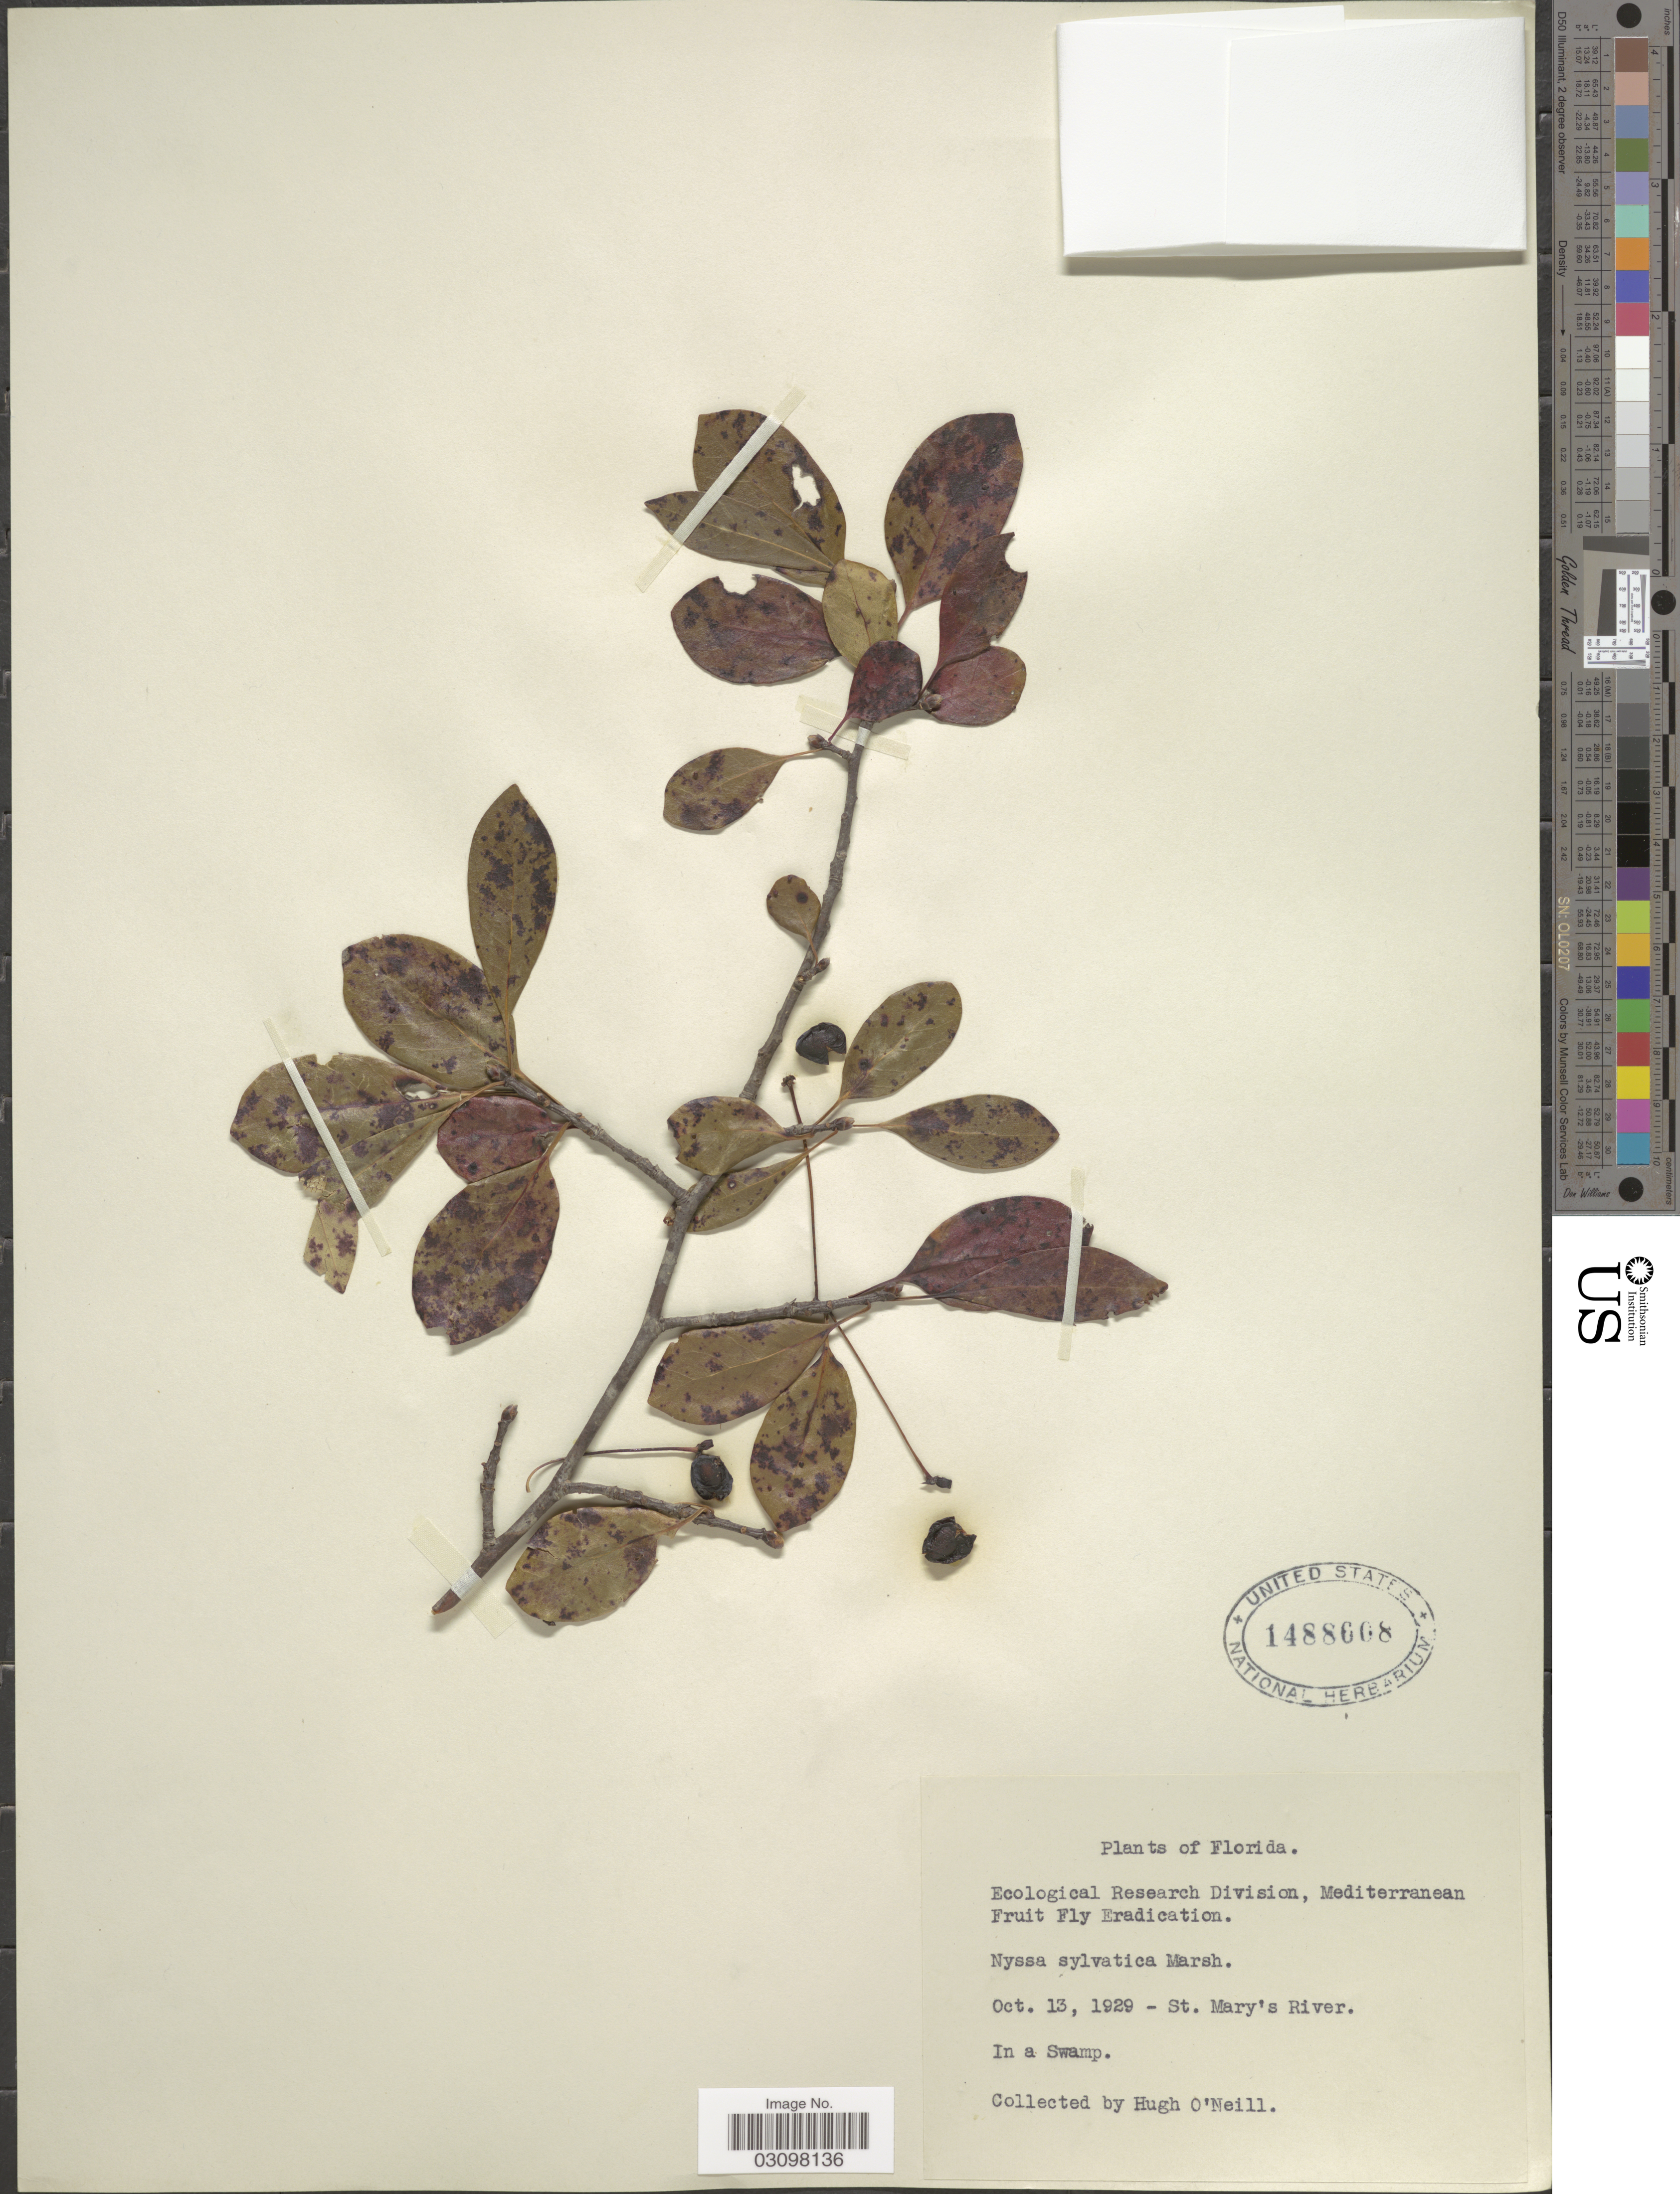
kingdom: Plantae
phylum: Tracheophyta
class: Magnoliopsida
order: Cornales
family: Nyssaceae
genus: Nyssa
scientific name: Nyssa sylvatica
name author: Marshall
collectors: H. O'Neill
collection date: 1929-10-13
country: United States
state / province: Florida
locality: St. Mary's River. In a Swamp.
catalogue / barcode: US 1488608